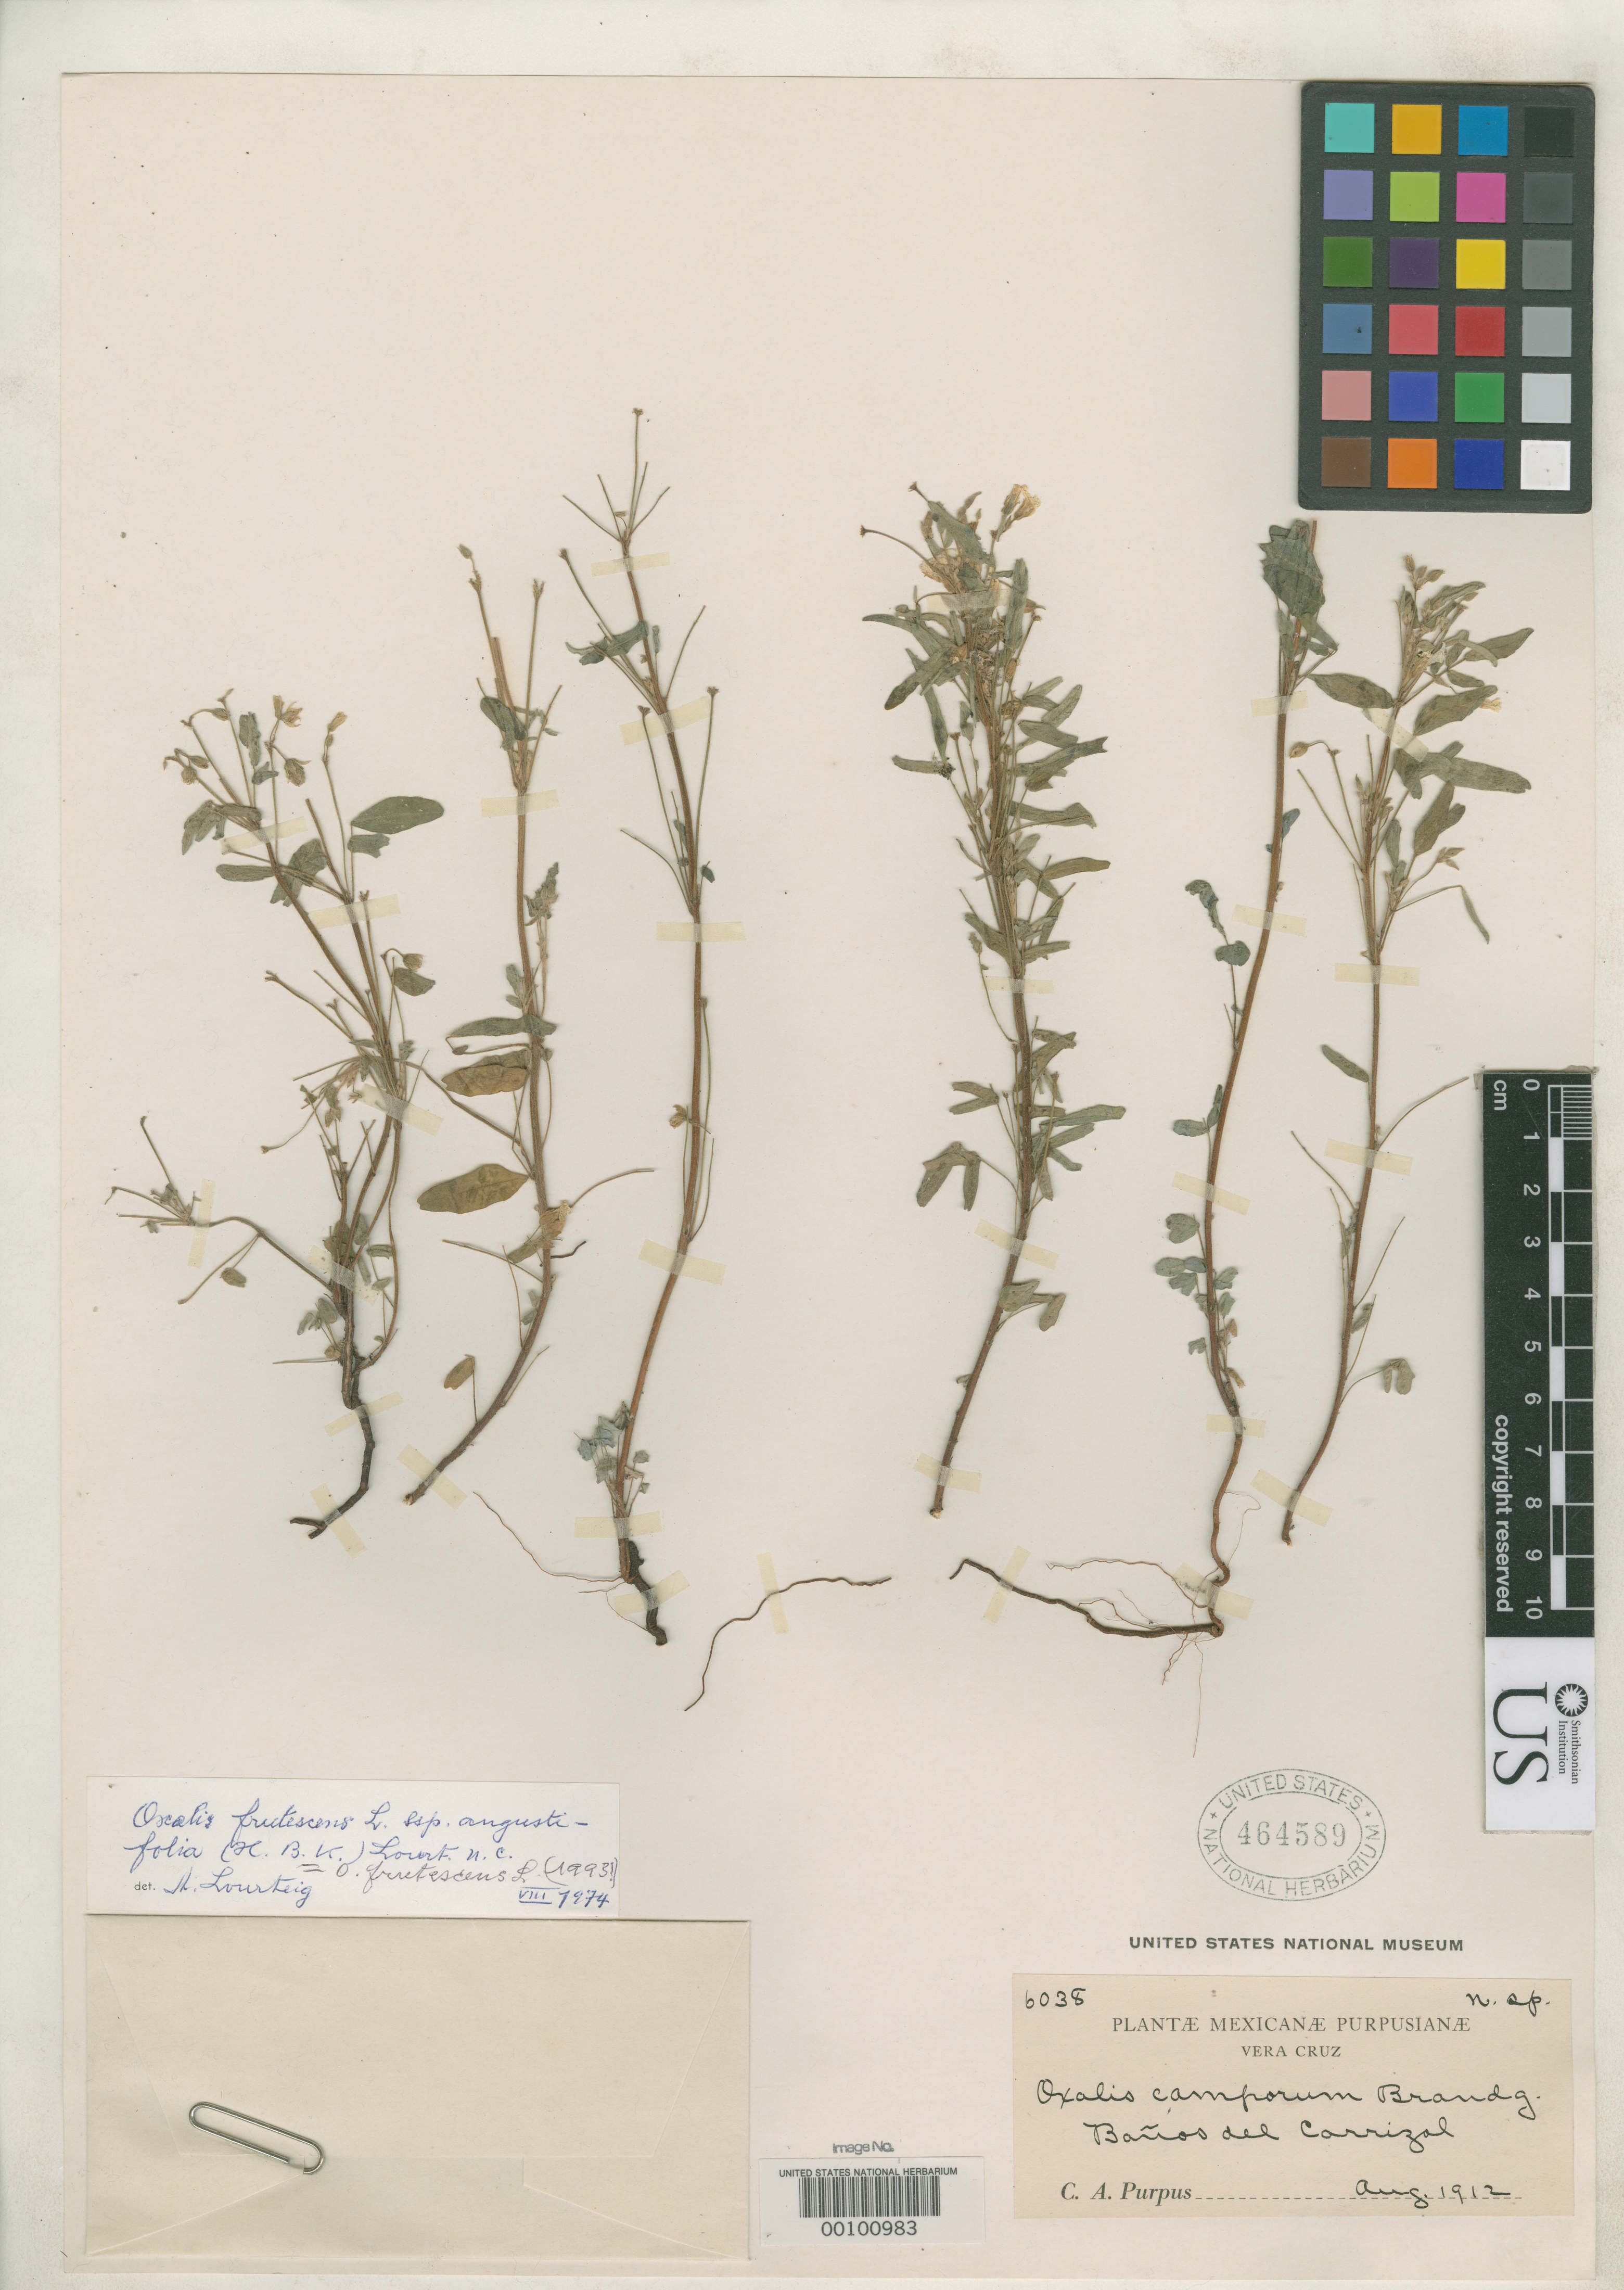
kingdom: Plantae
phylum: Tracheophyta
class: Magnoliopsida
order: Oxalidales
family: Oxalidaceae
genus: Oxalis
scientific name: Oxalis camporum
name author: Brandegee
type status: Isotype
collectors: C. A. Purpus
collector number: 6038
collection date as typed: Aug 1912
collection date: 1912-08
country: Mexico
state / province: Veracruz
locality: Near Banos del Carrizal.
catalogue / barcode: US 464589